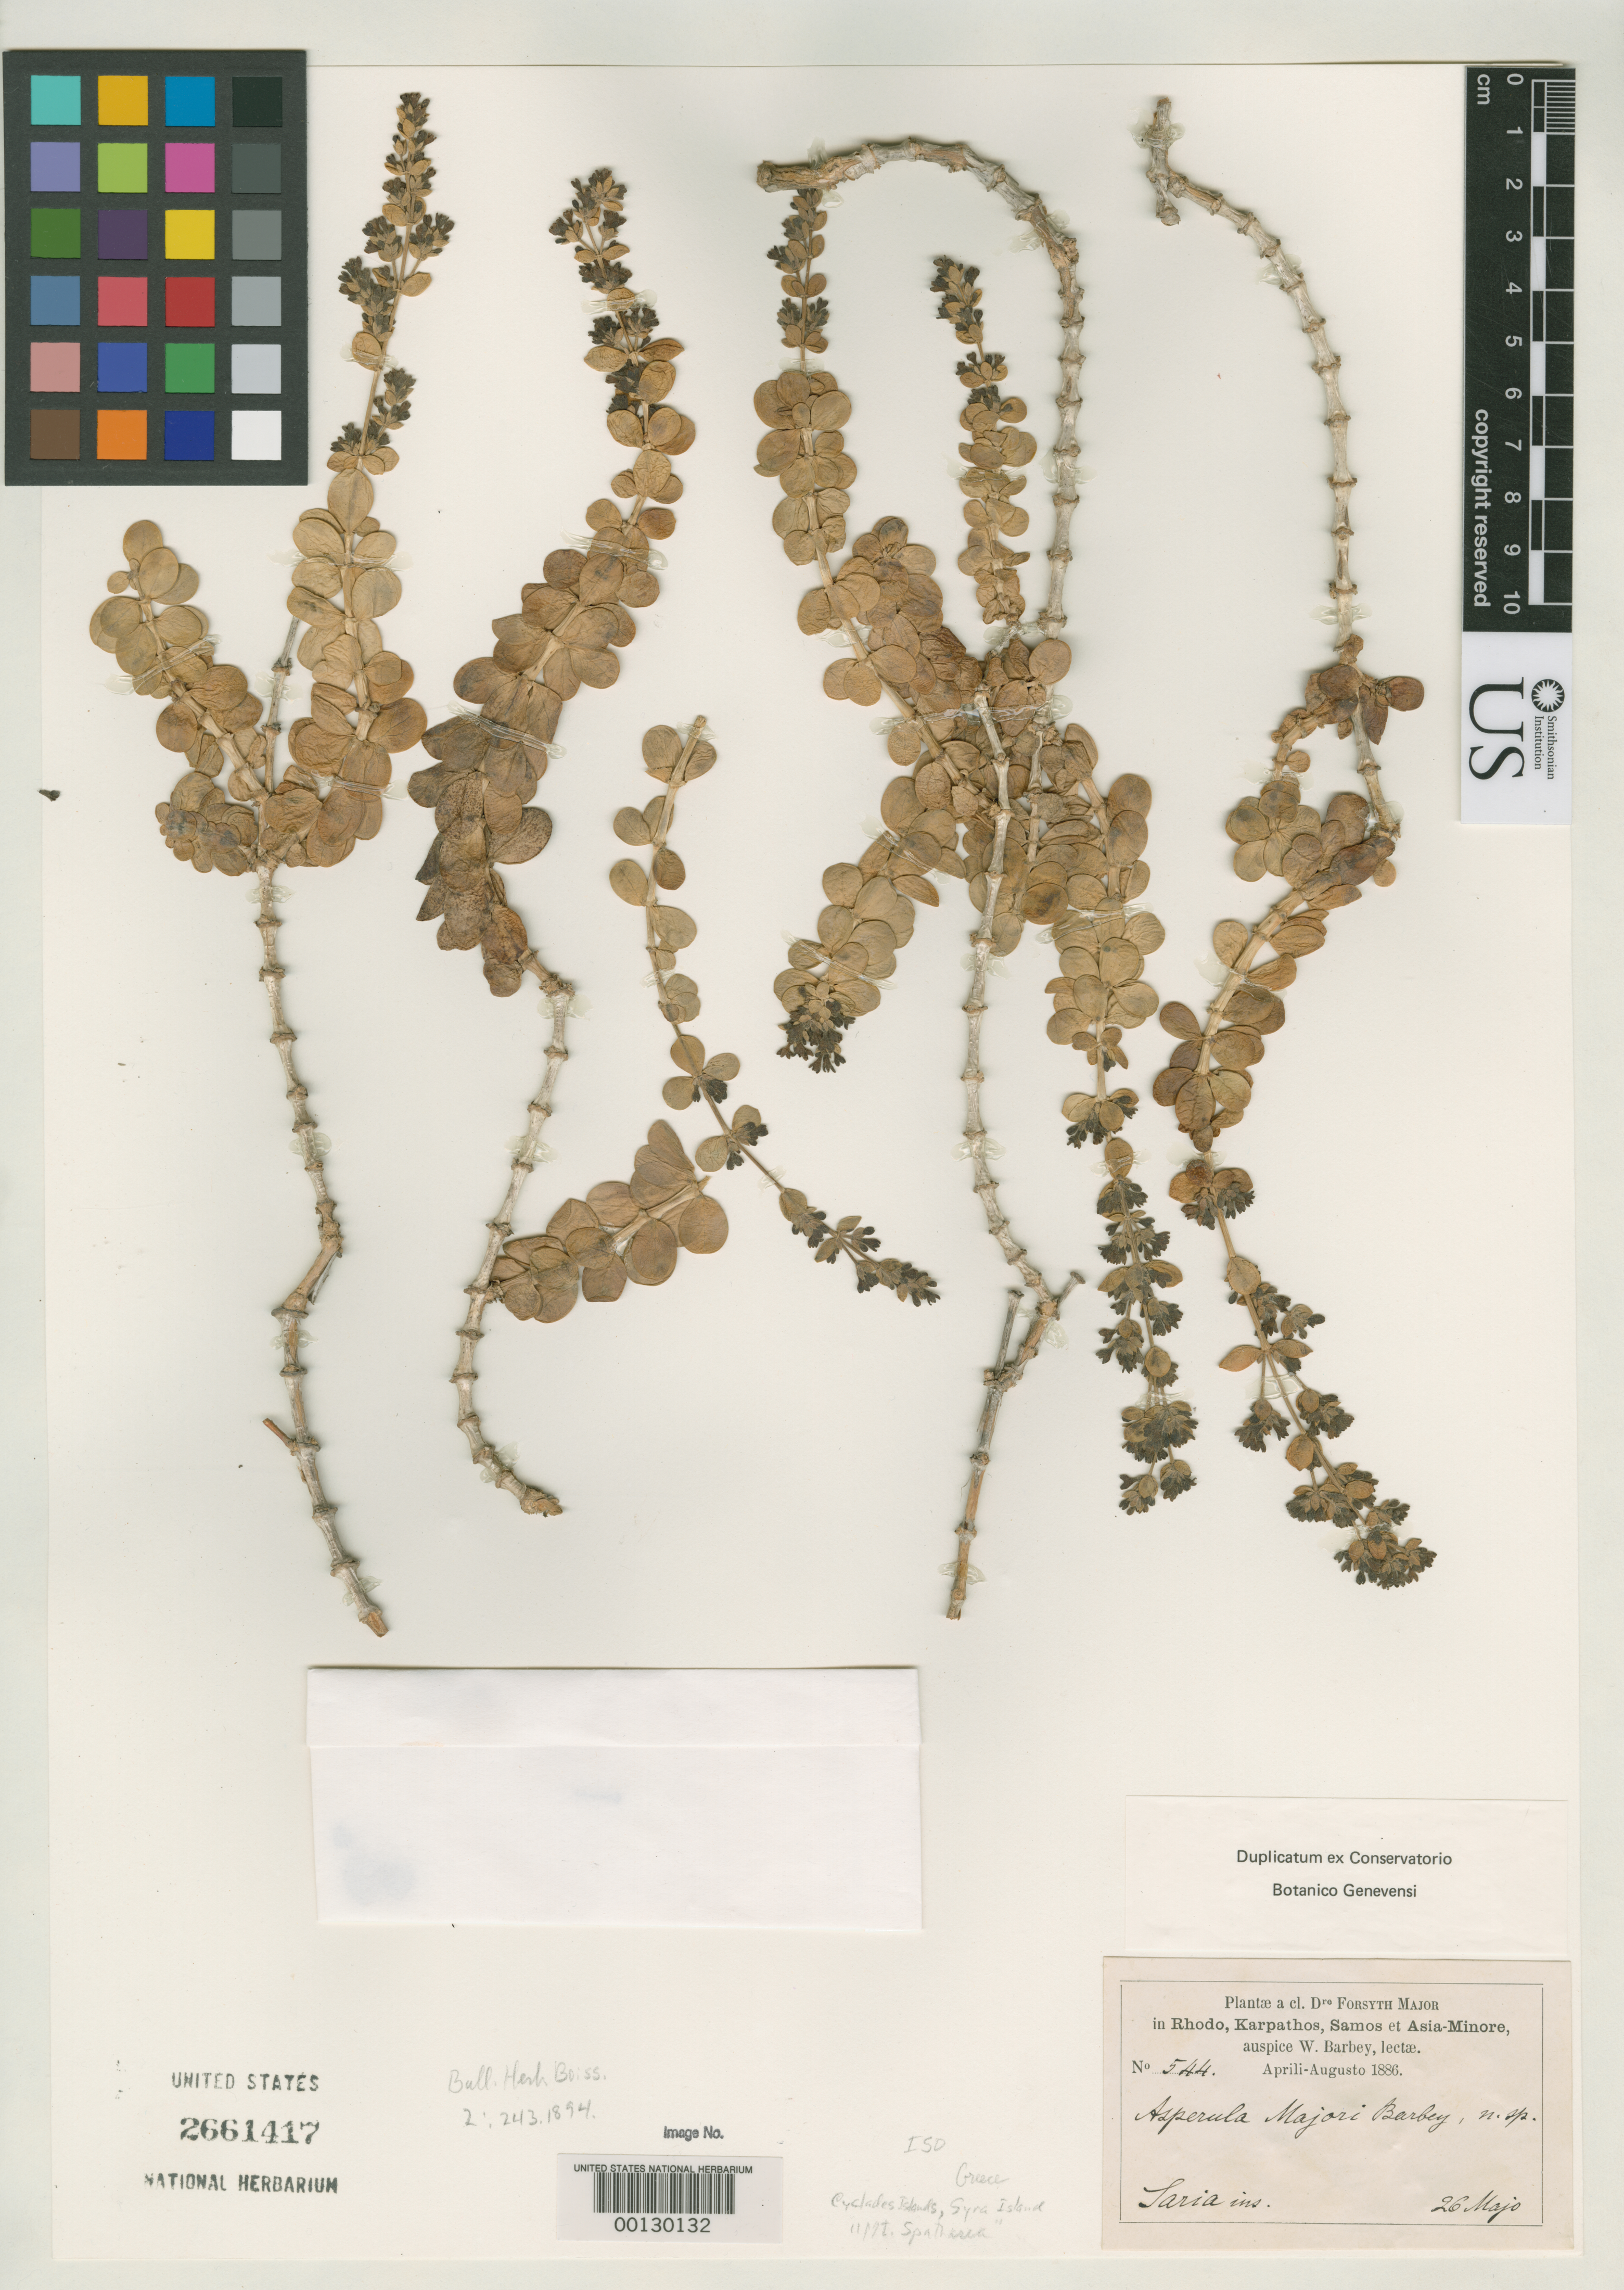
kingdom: Plantae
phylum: Tracheophyta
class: Magnoliopsida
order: Gentianales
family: Rubiaceae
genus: Asperula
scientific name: Asperula majori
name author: Barbey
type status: Isotype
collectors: C. Major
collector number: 544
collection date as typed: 26 May 1886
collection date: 1886-05-26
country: Greece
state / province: South Aegean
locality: Mt. Spatharia.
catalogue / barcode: US 2661417